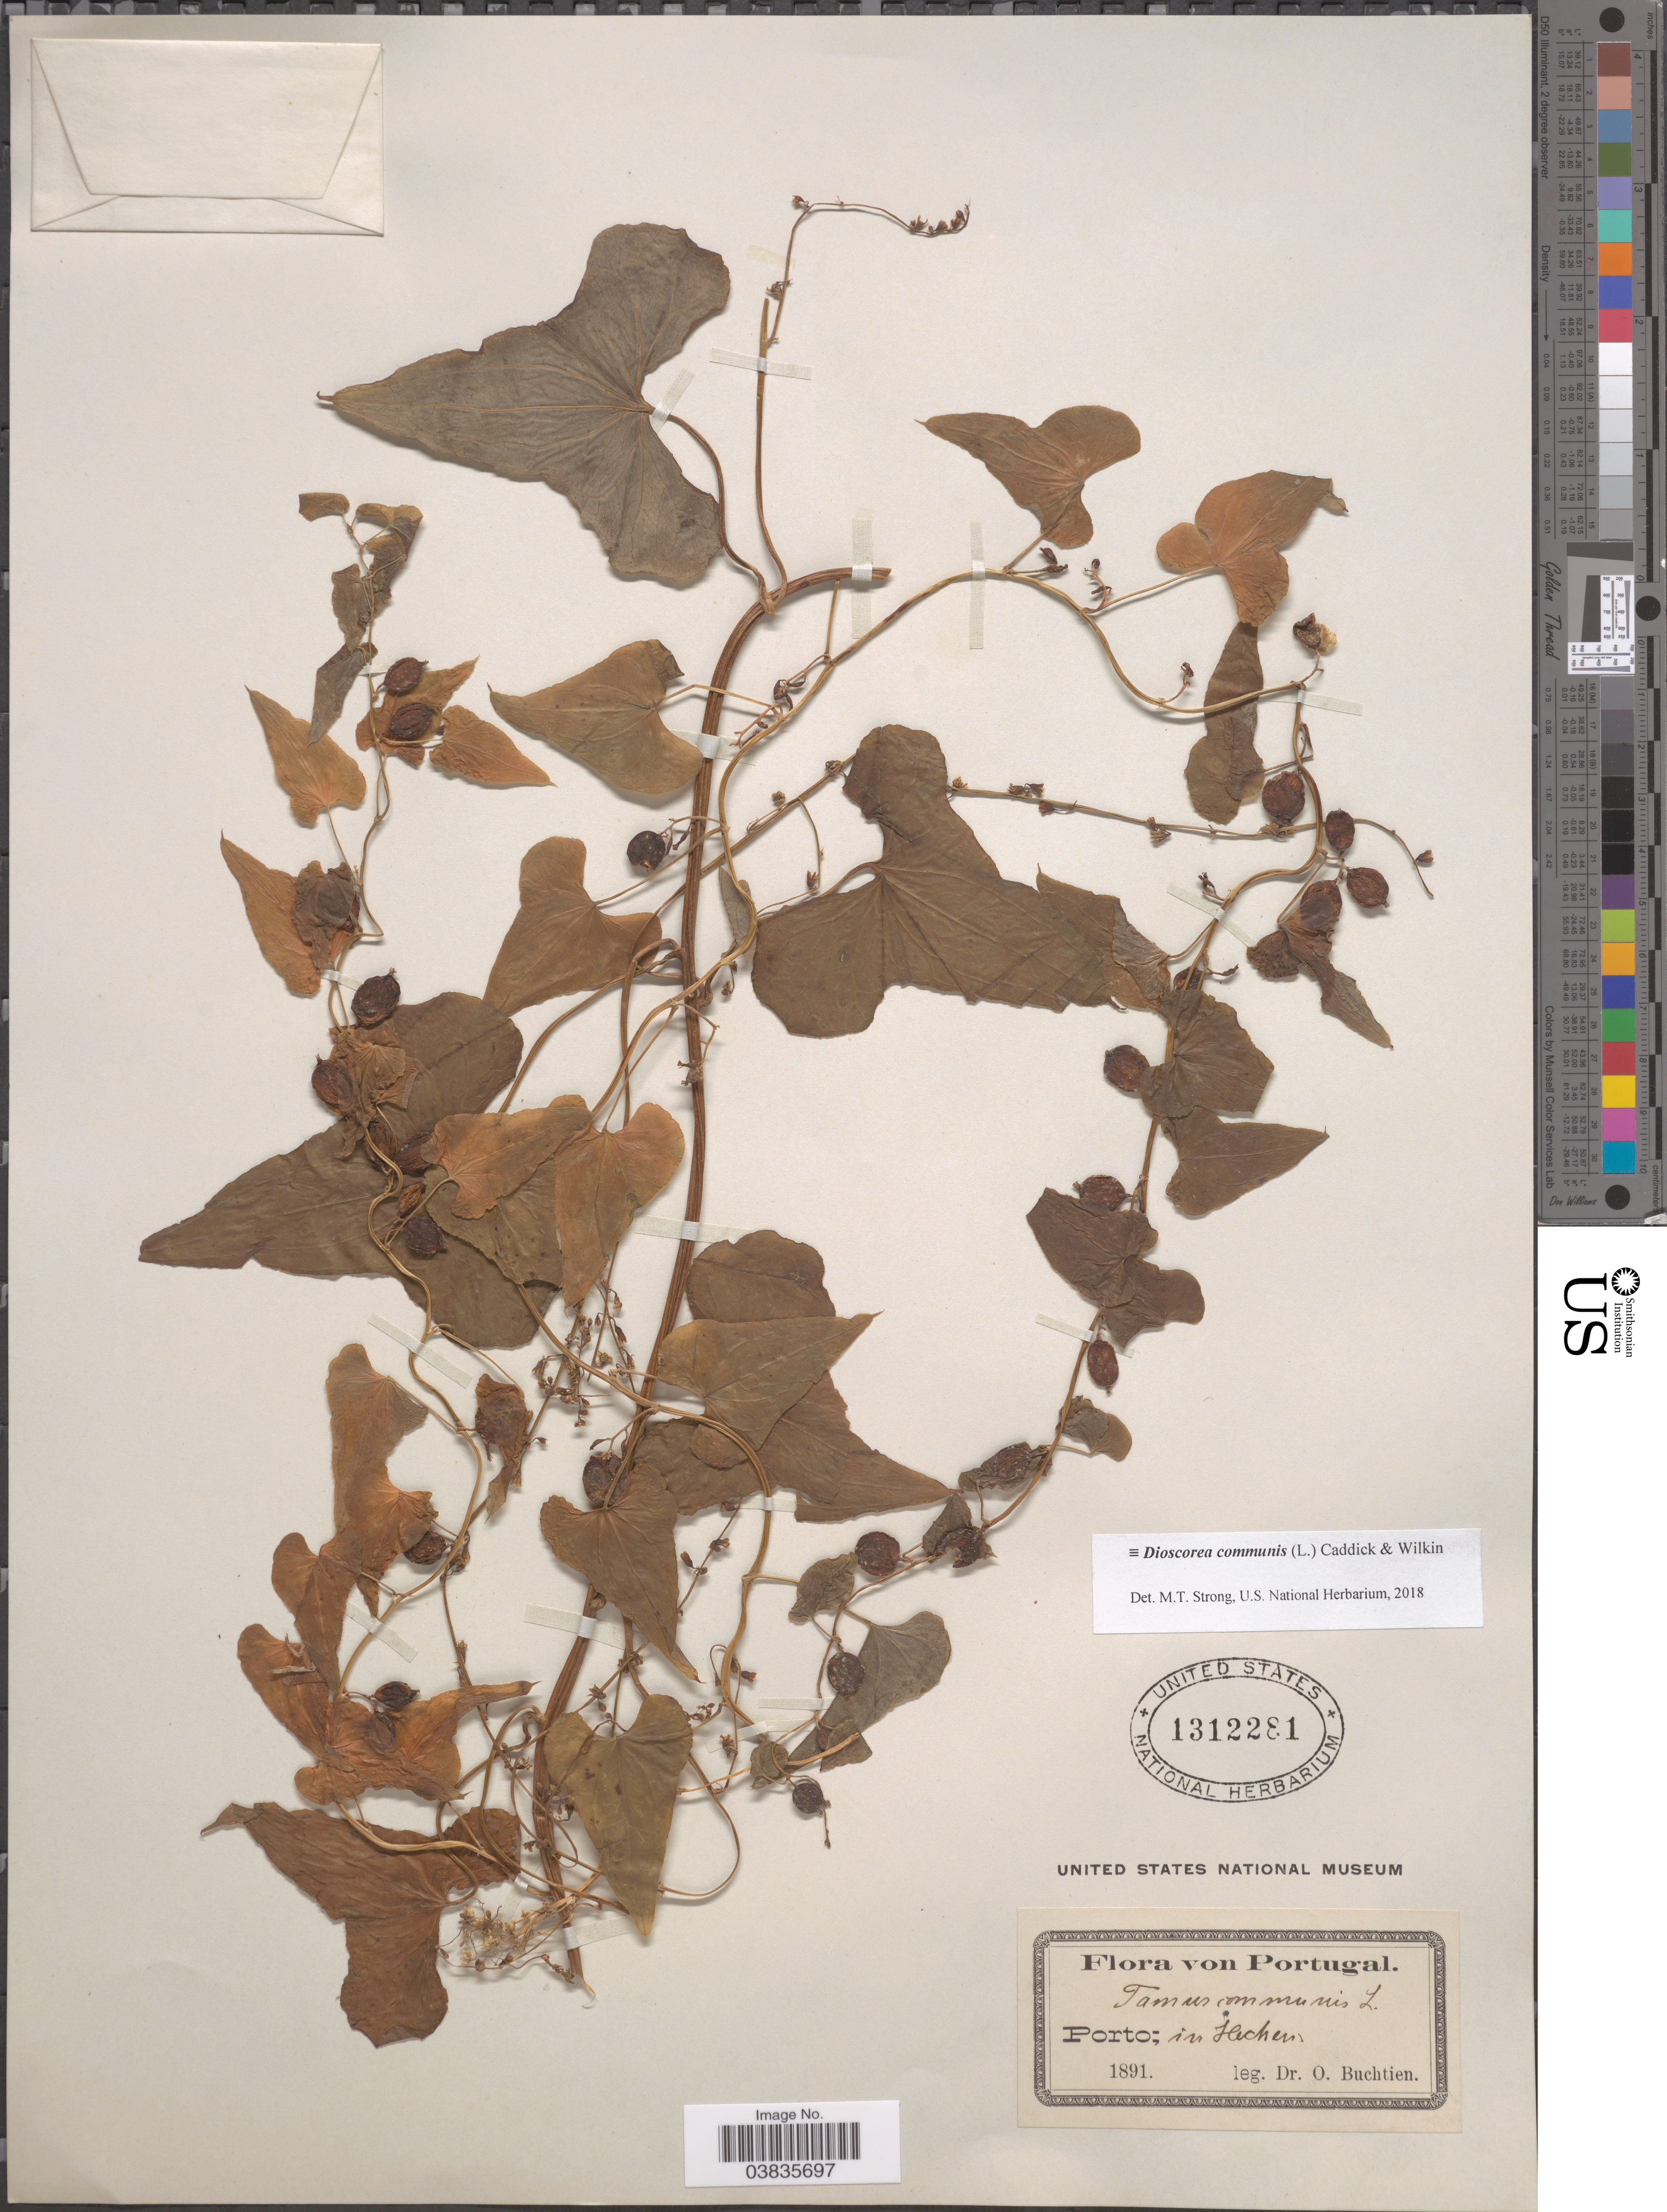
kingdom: Plantae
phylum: Tracheophyta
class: Liliopsida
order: Dioscoreales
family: Dioscoreaceae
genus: Dioscorea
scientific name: Dioscorea communis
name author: (L.) Caddick & Wilkin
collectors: O. Buchtien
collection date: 1891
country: Portugal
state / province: Porto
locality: Porto: in Hechen.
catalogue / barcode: US 1312281